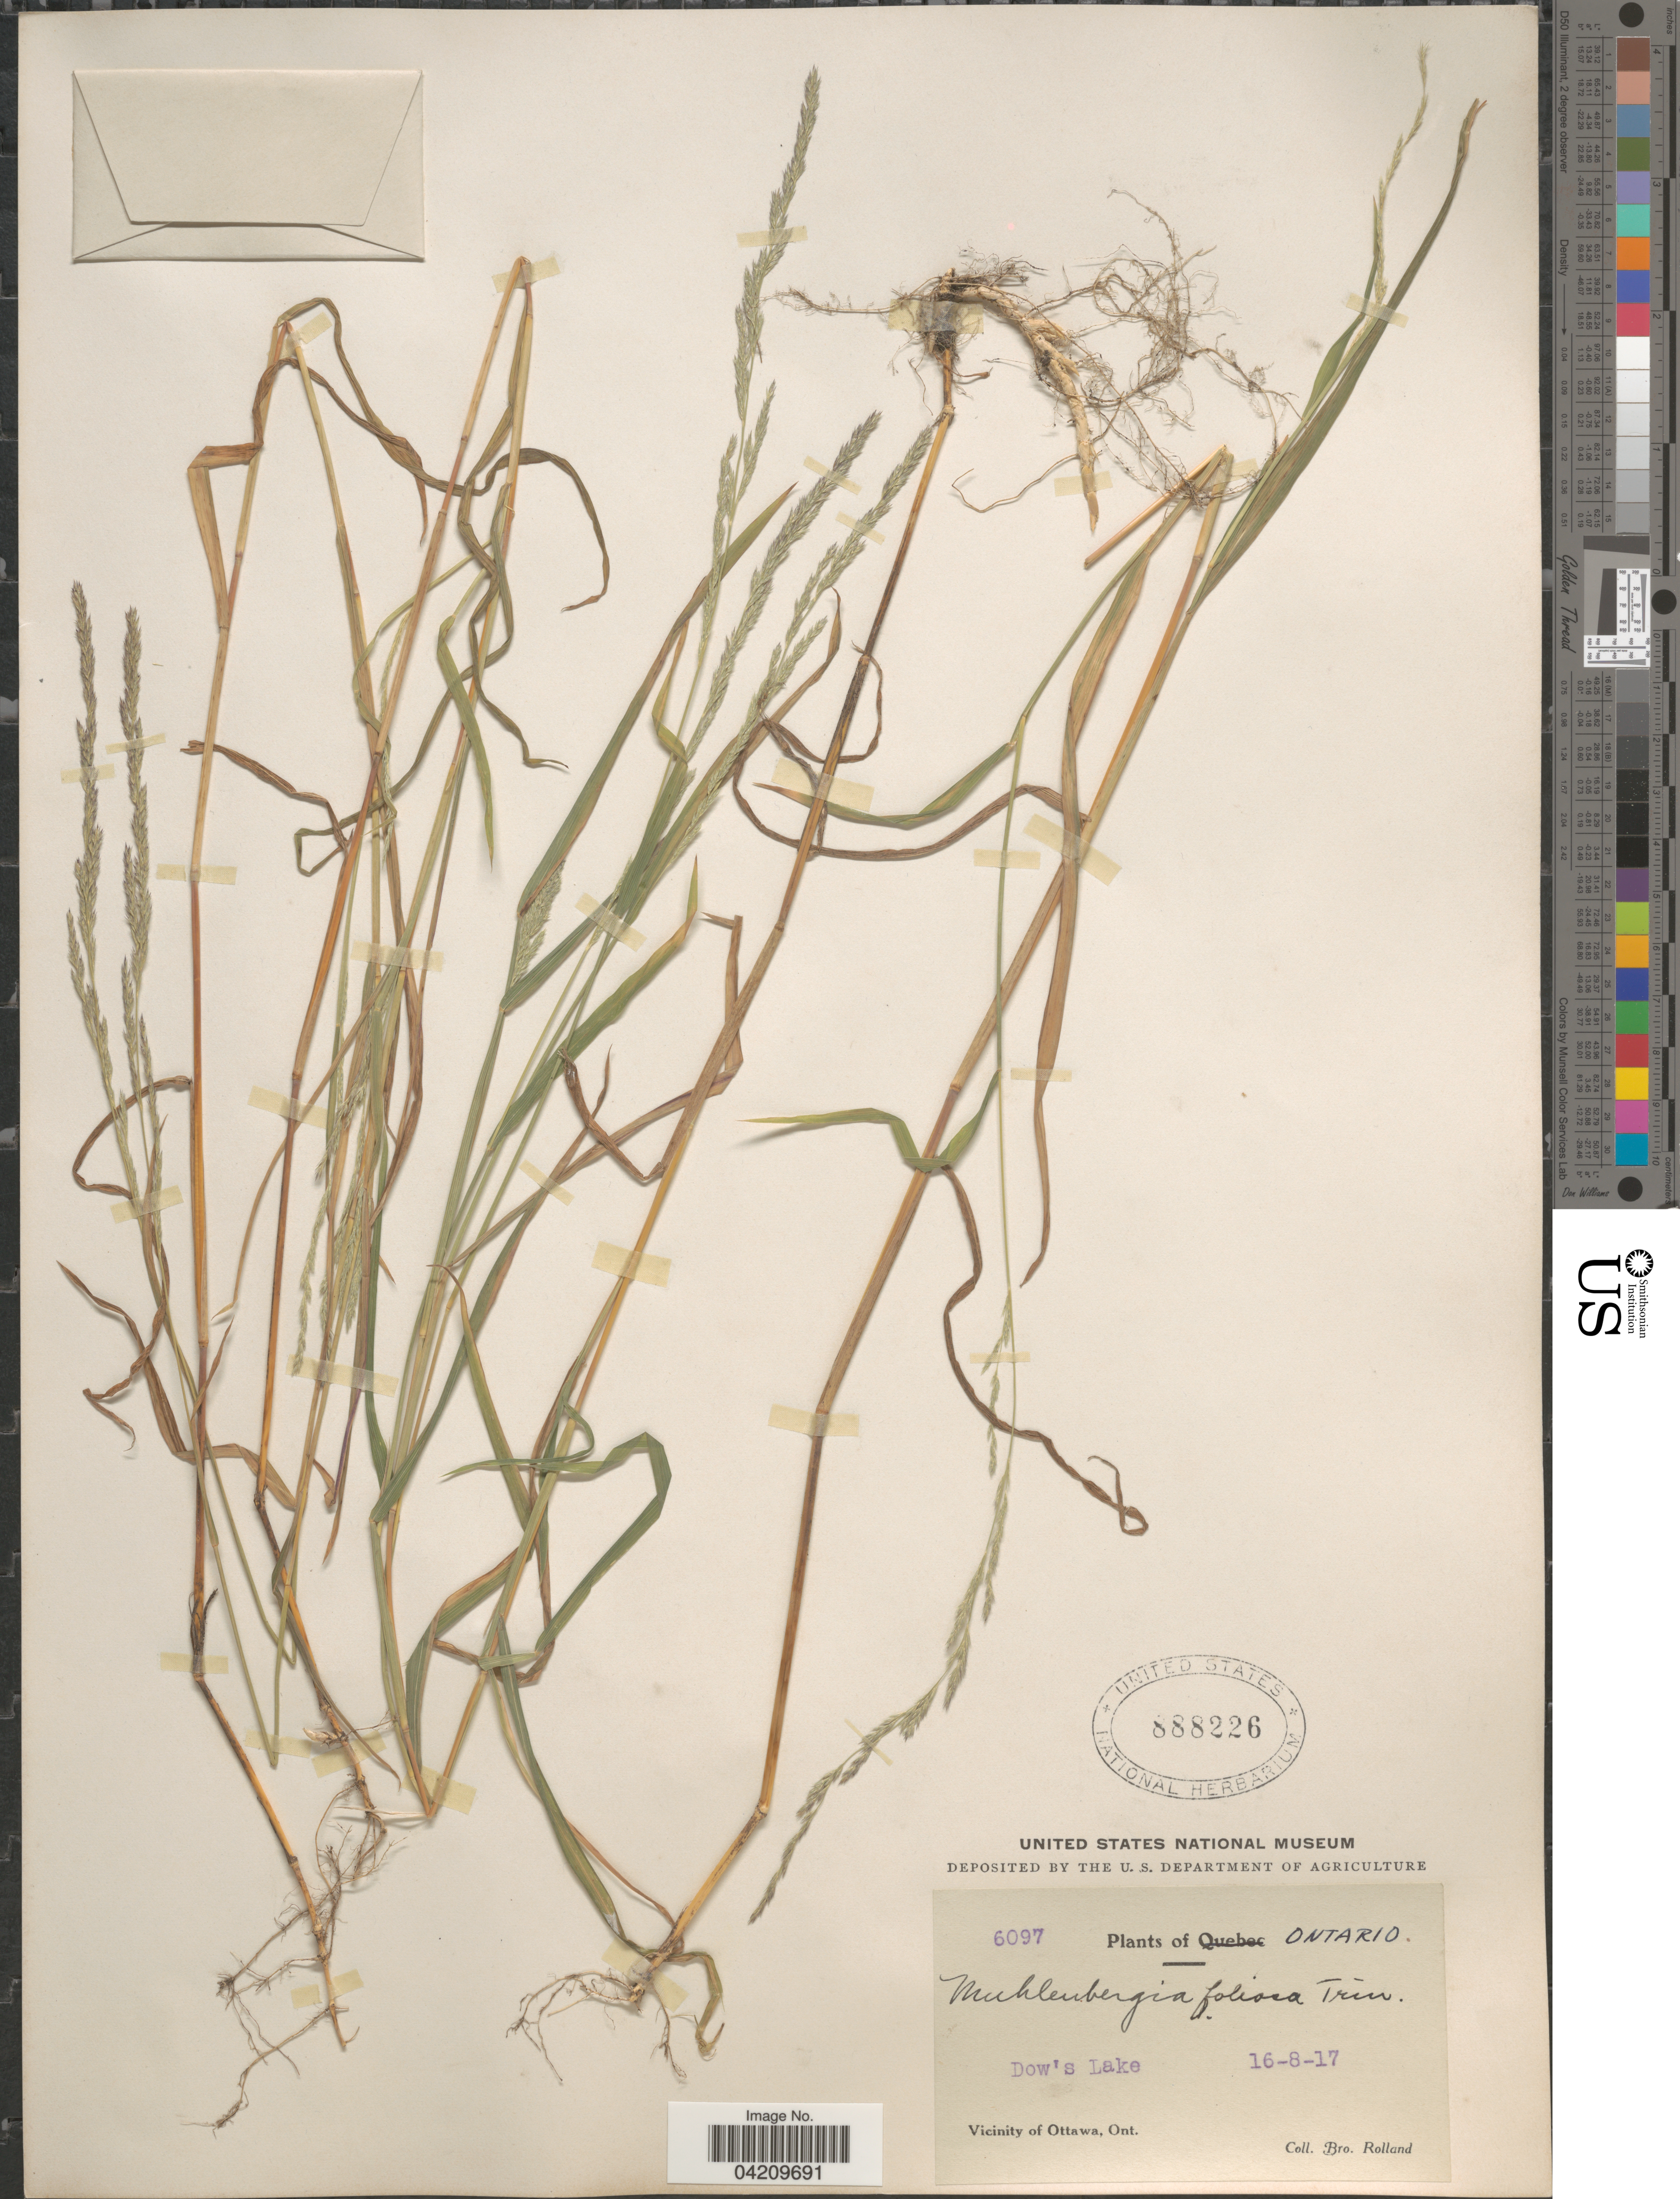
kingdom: Plantae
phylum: Tracheophyta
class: Liliopsida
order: Poales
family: Poaceae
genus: Muhlenbergia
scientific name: Muhlenbergia mexicana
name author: (L.) Trin.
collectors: B. Rolland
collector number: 6097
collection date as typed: Transcribed d/m/y: 16/8/17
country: Canada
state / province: Ontario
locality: Dow's Lake. Vicinity of Ottawa.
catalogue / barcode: US 888226